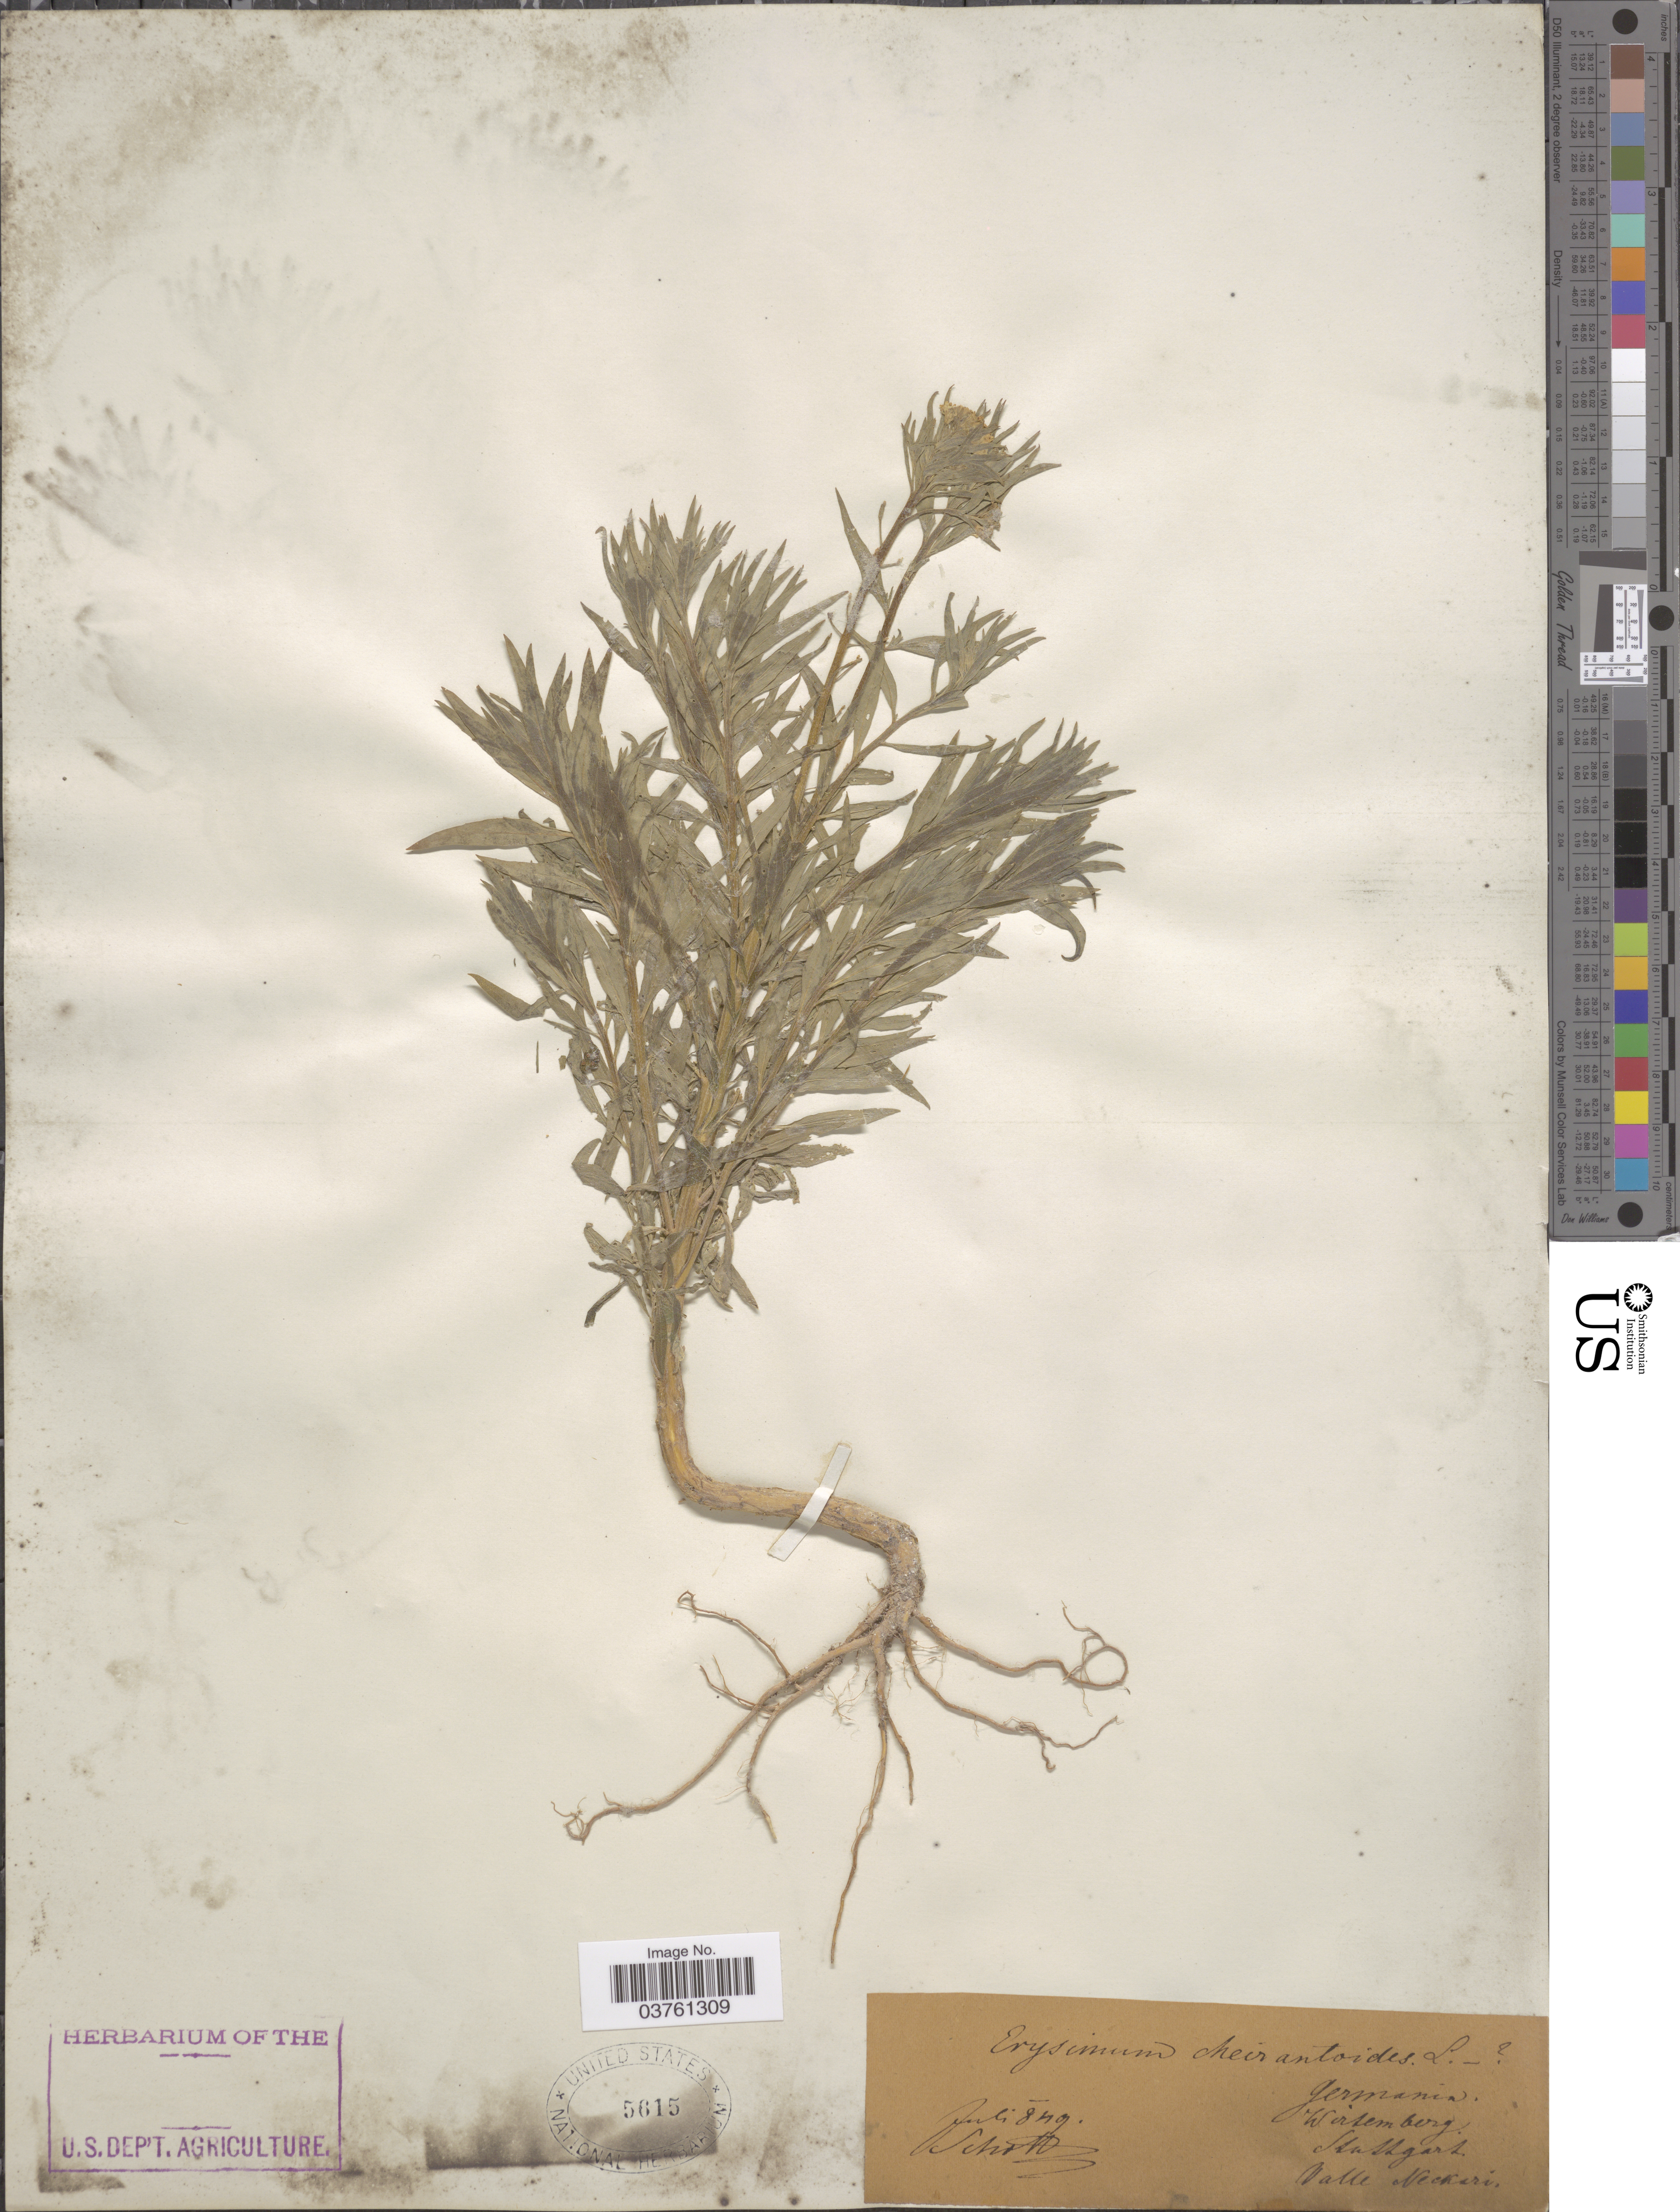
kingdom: Plantae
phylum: Tracheophyta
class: Magnoliopsida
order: Brassicales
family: Brassicaceae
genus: Erysimum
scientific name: Erysimum cheiranthoides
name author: L.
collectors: -. Schottz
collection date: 1849-07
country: Germany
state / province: Baden-Württemberg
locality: Wirtemberg. Stuttgart. Valle Neckari.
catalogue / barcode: US 5615